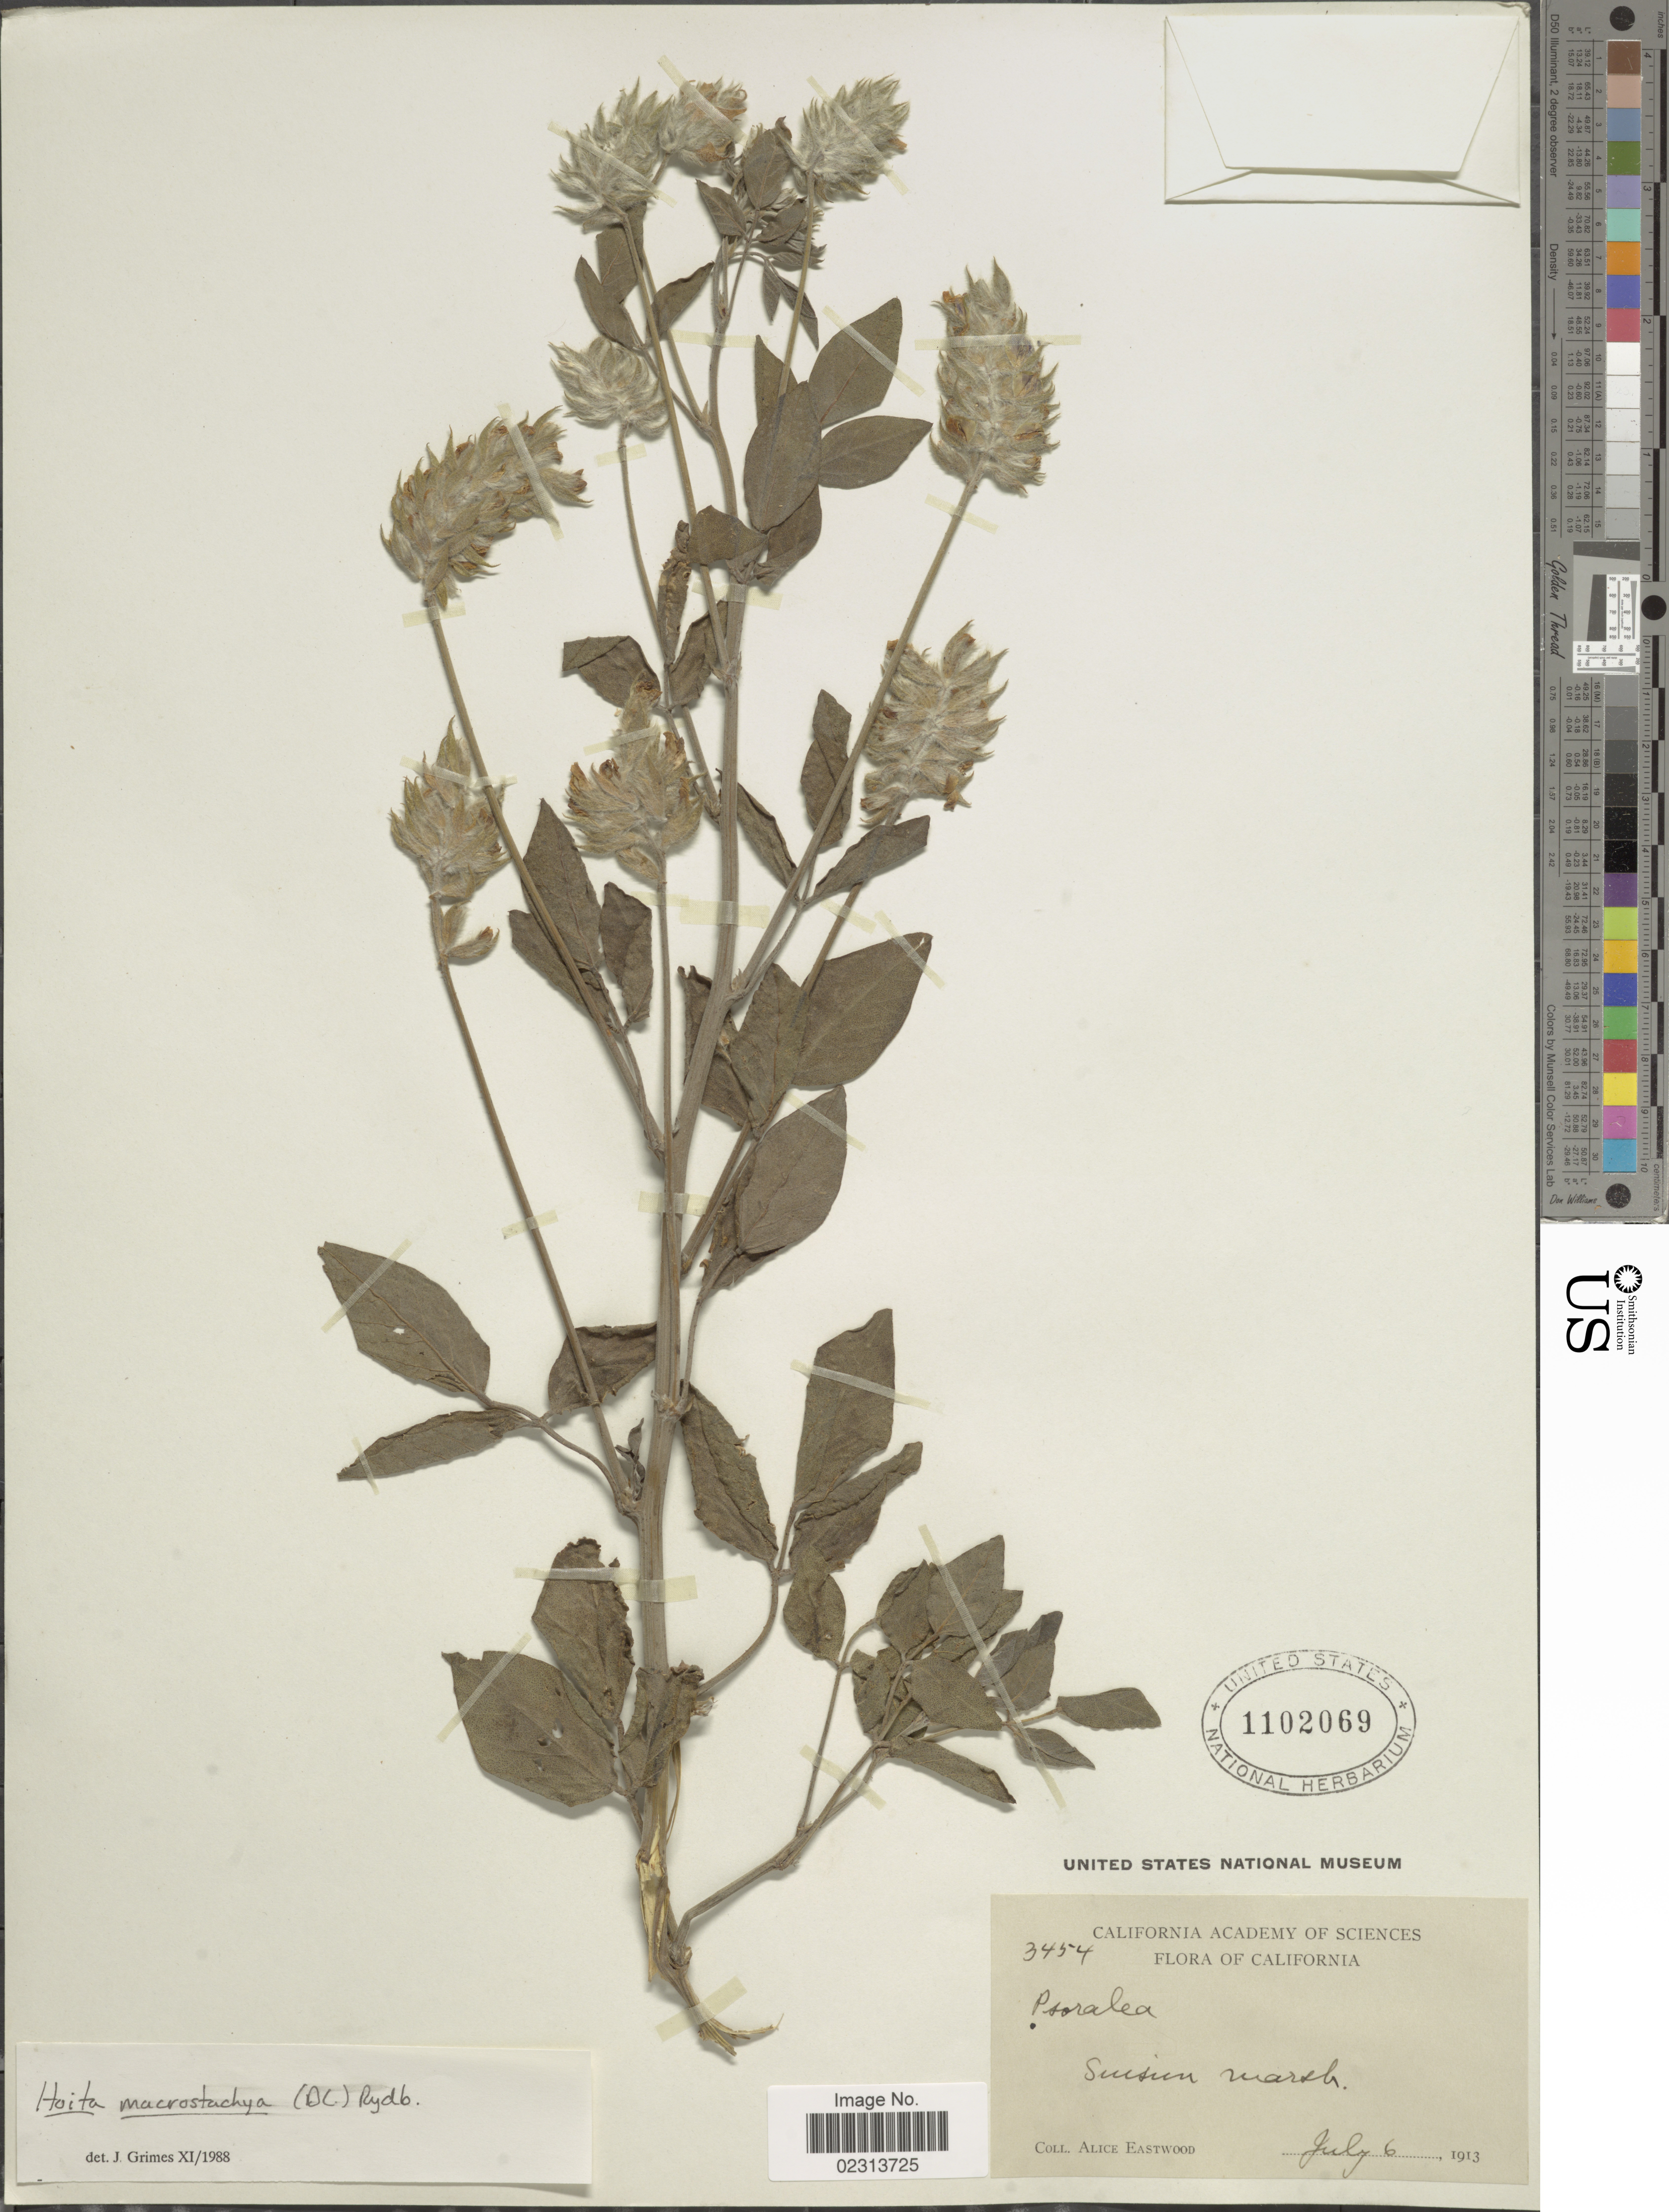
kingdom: Plantae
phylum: Tracheophyta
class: Magnoliopsida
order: Fabales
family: Fabaceae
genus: Hoita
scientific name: Hoita macrostachya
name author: (DC.) Rydb.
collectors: A. Eastwood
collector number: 3454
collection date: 1913-07-06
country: United States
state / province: California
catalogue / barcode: US 1102069